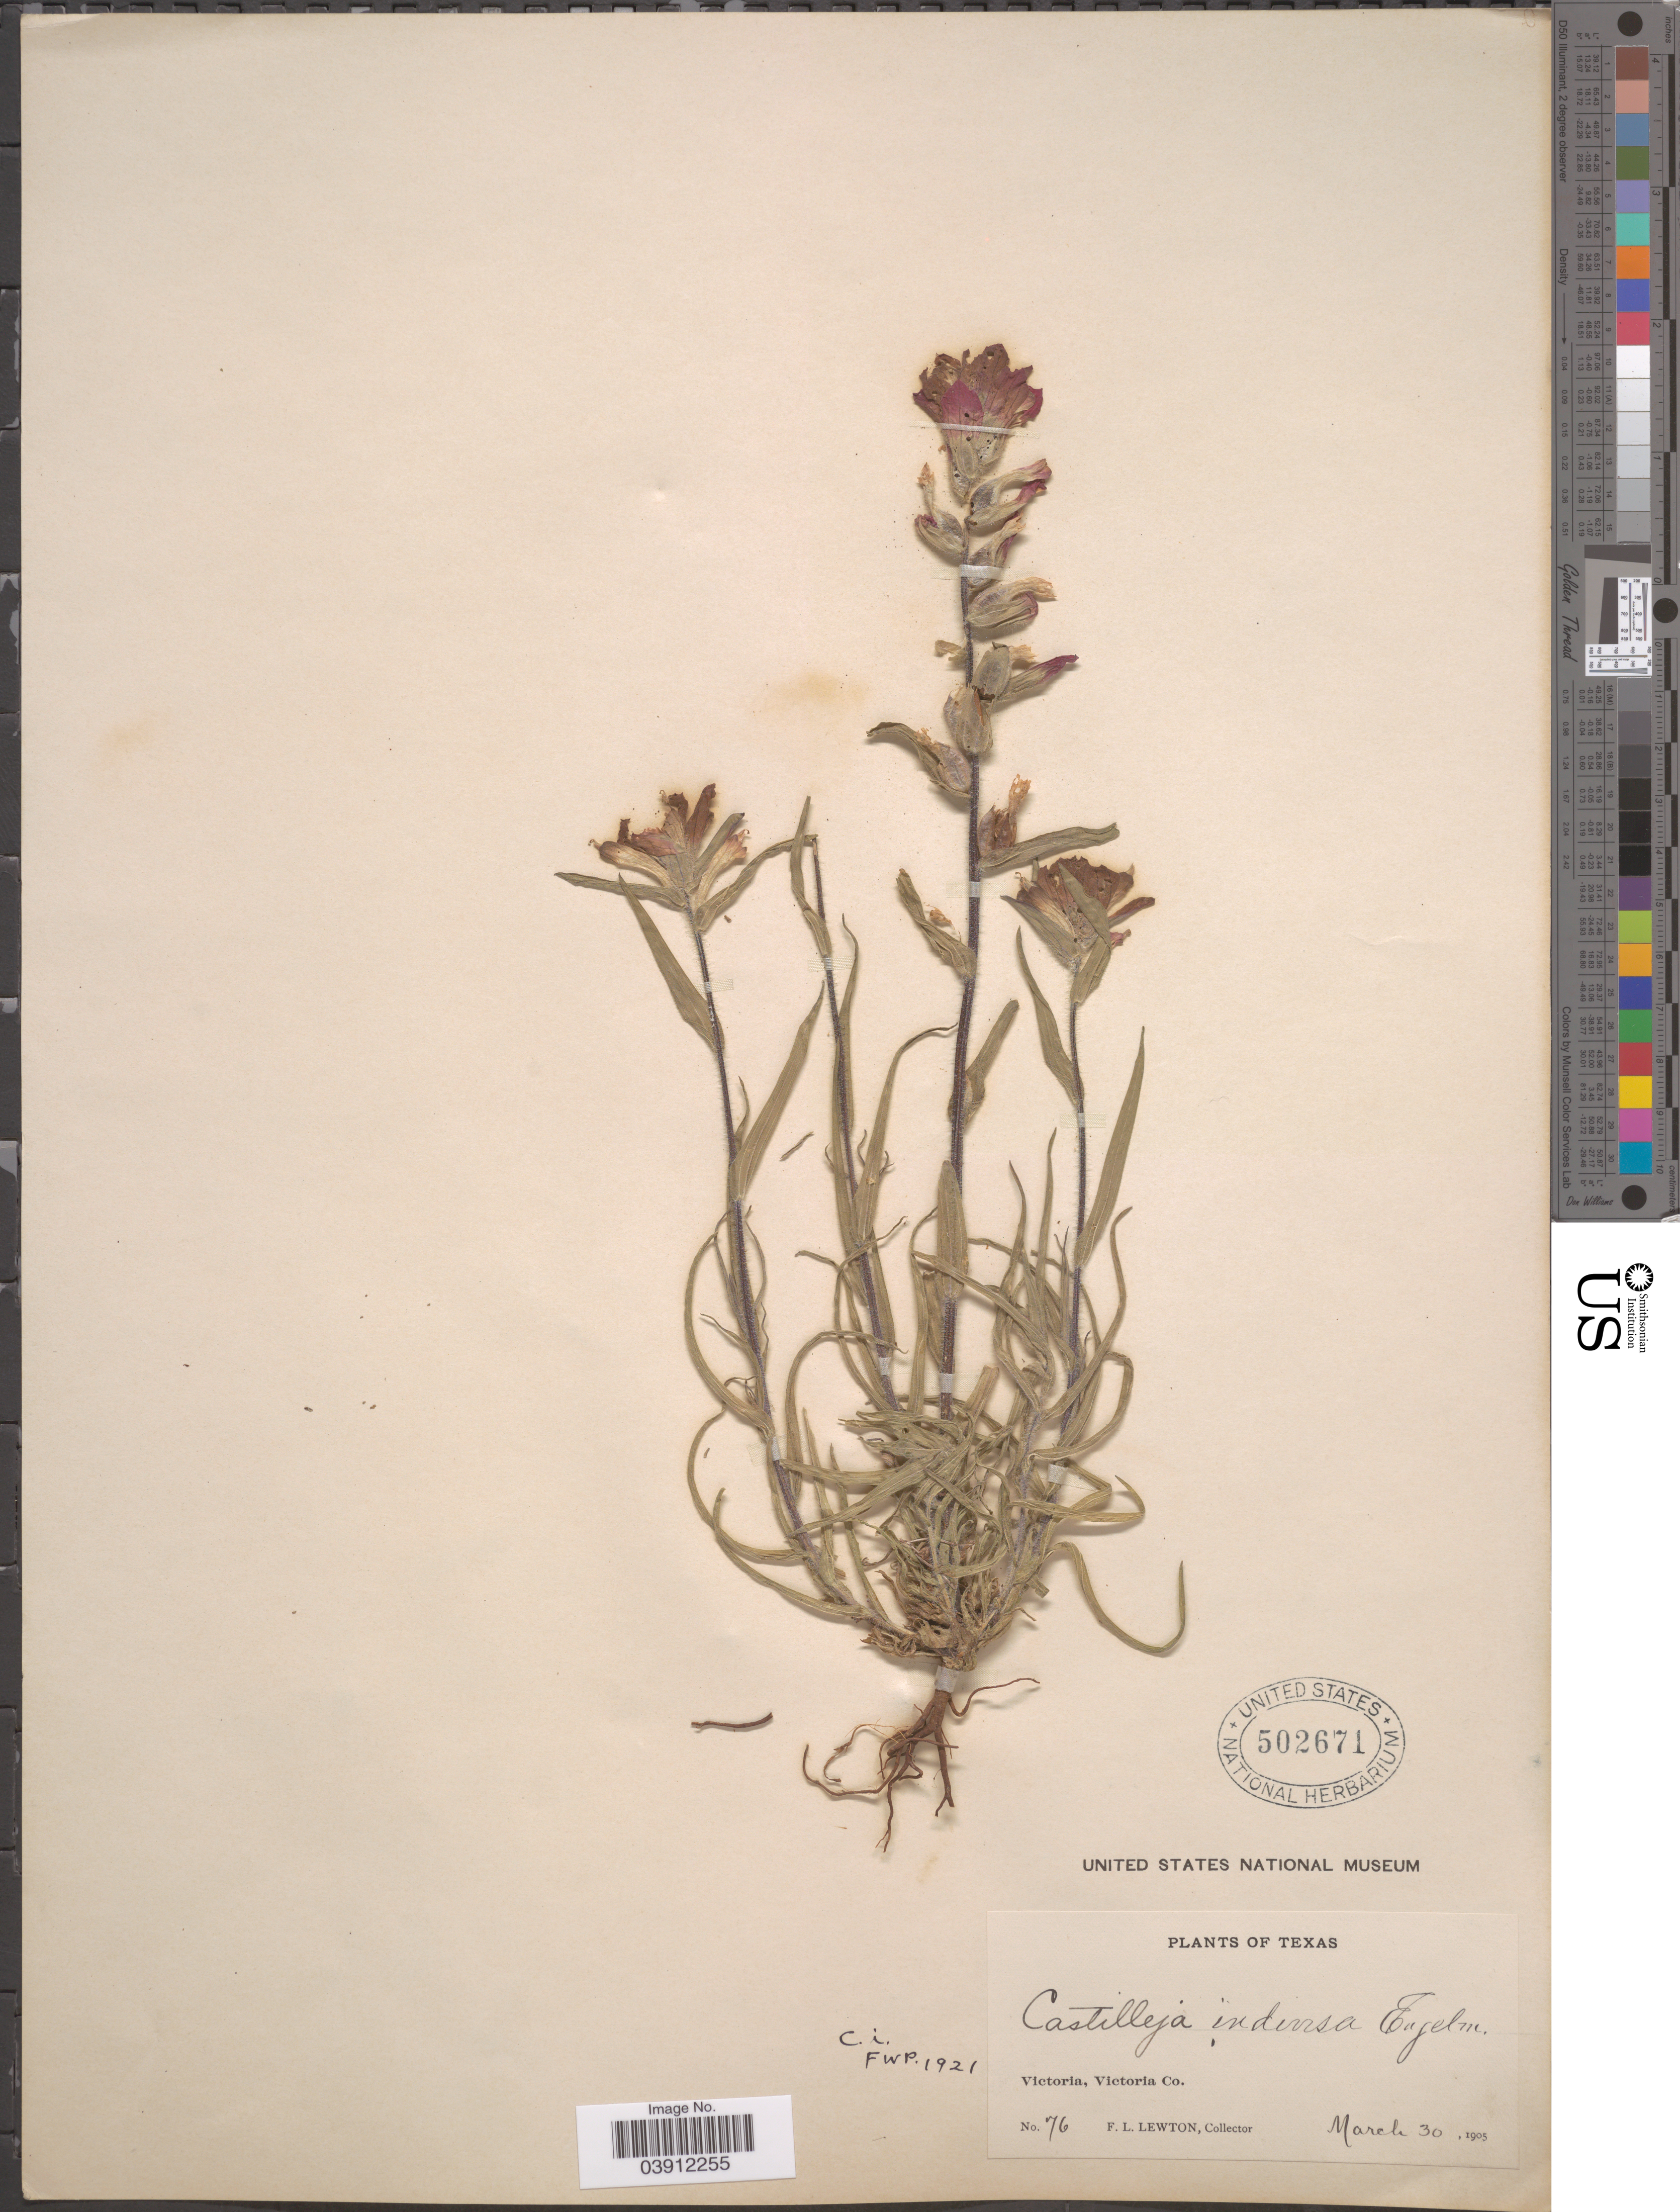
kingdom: Plantae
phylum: Tracheophyta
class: Magnoliopsida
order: Lamiales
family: Orobanchaceae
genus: Castilleja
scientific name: Castilleja indivisa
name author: Engelm. in Engelm. & A. Gray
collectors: F. L. Lewton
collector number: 76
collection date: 1905-03-30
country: United States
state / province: Texas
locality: Victoria, Victoria Co.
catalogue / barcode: US 502671